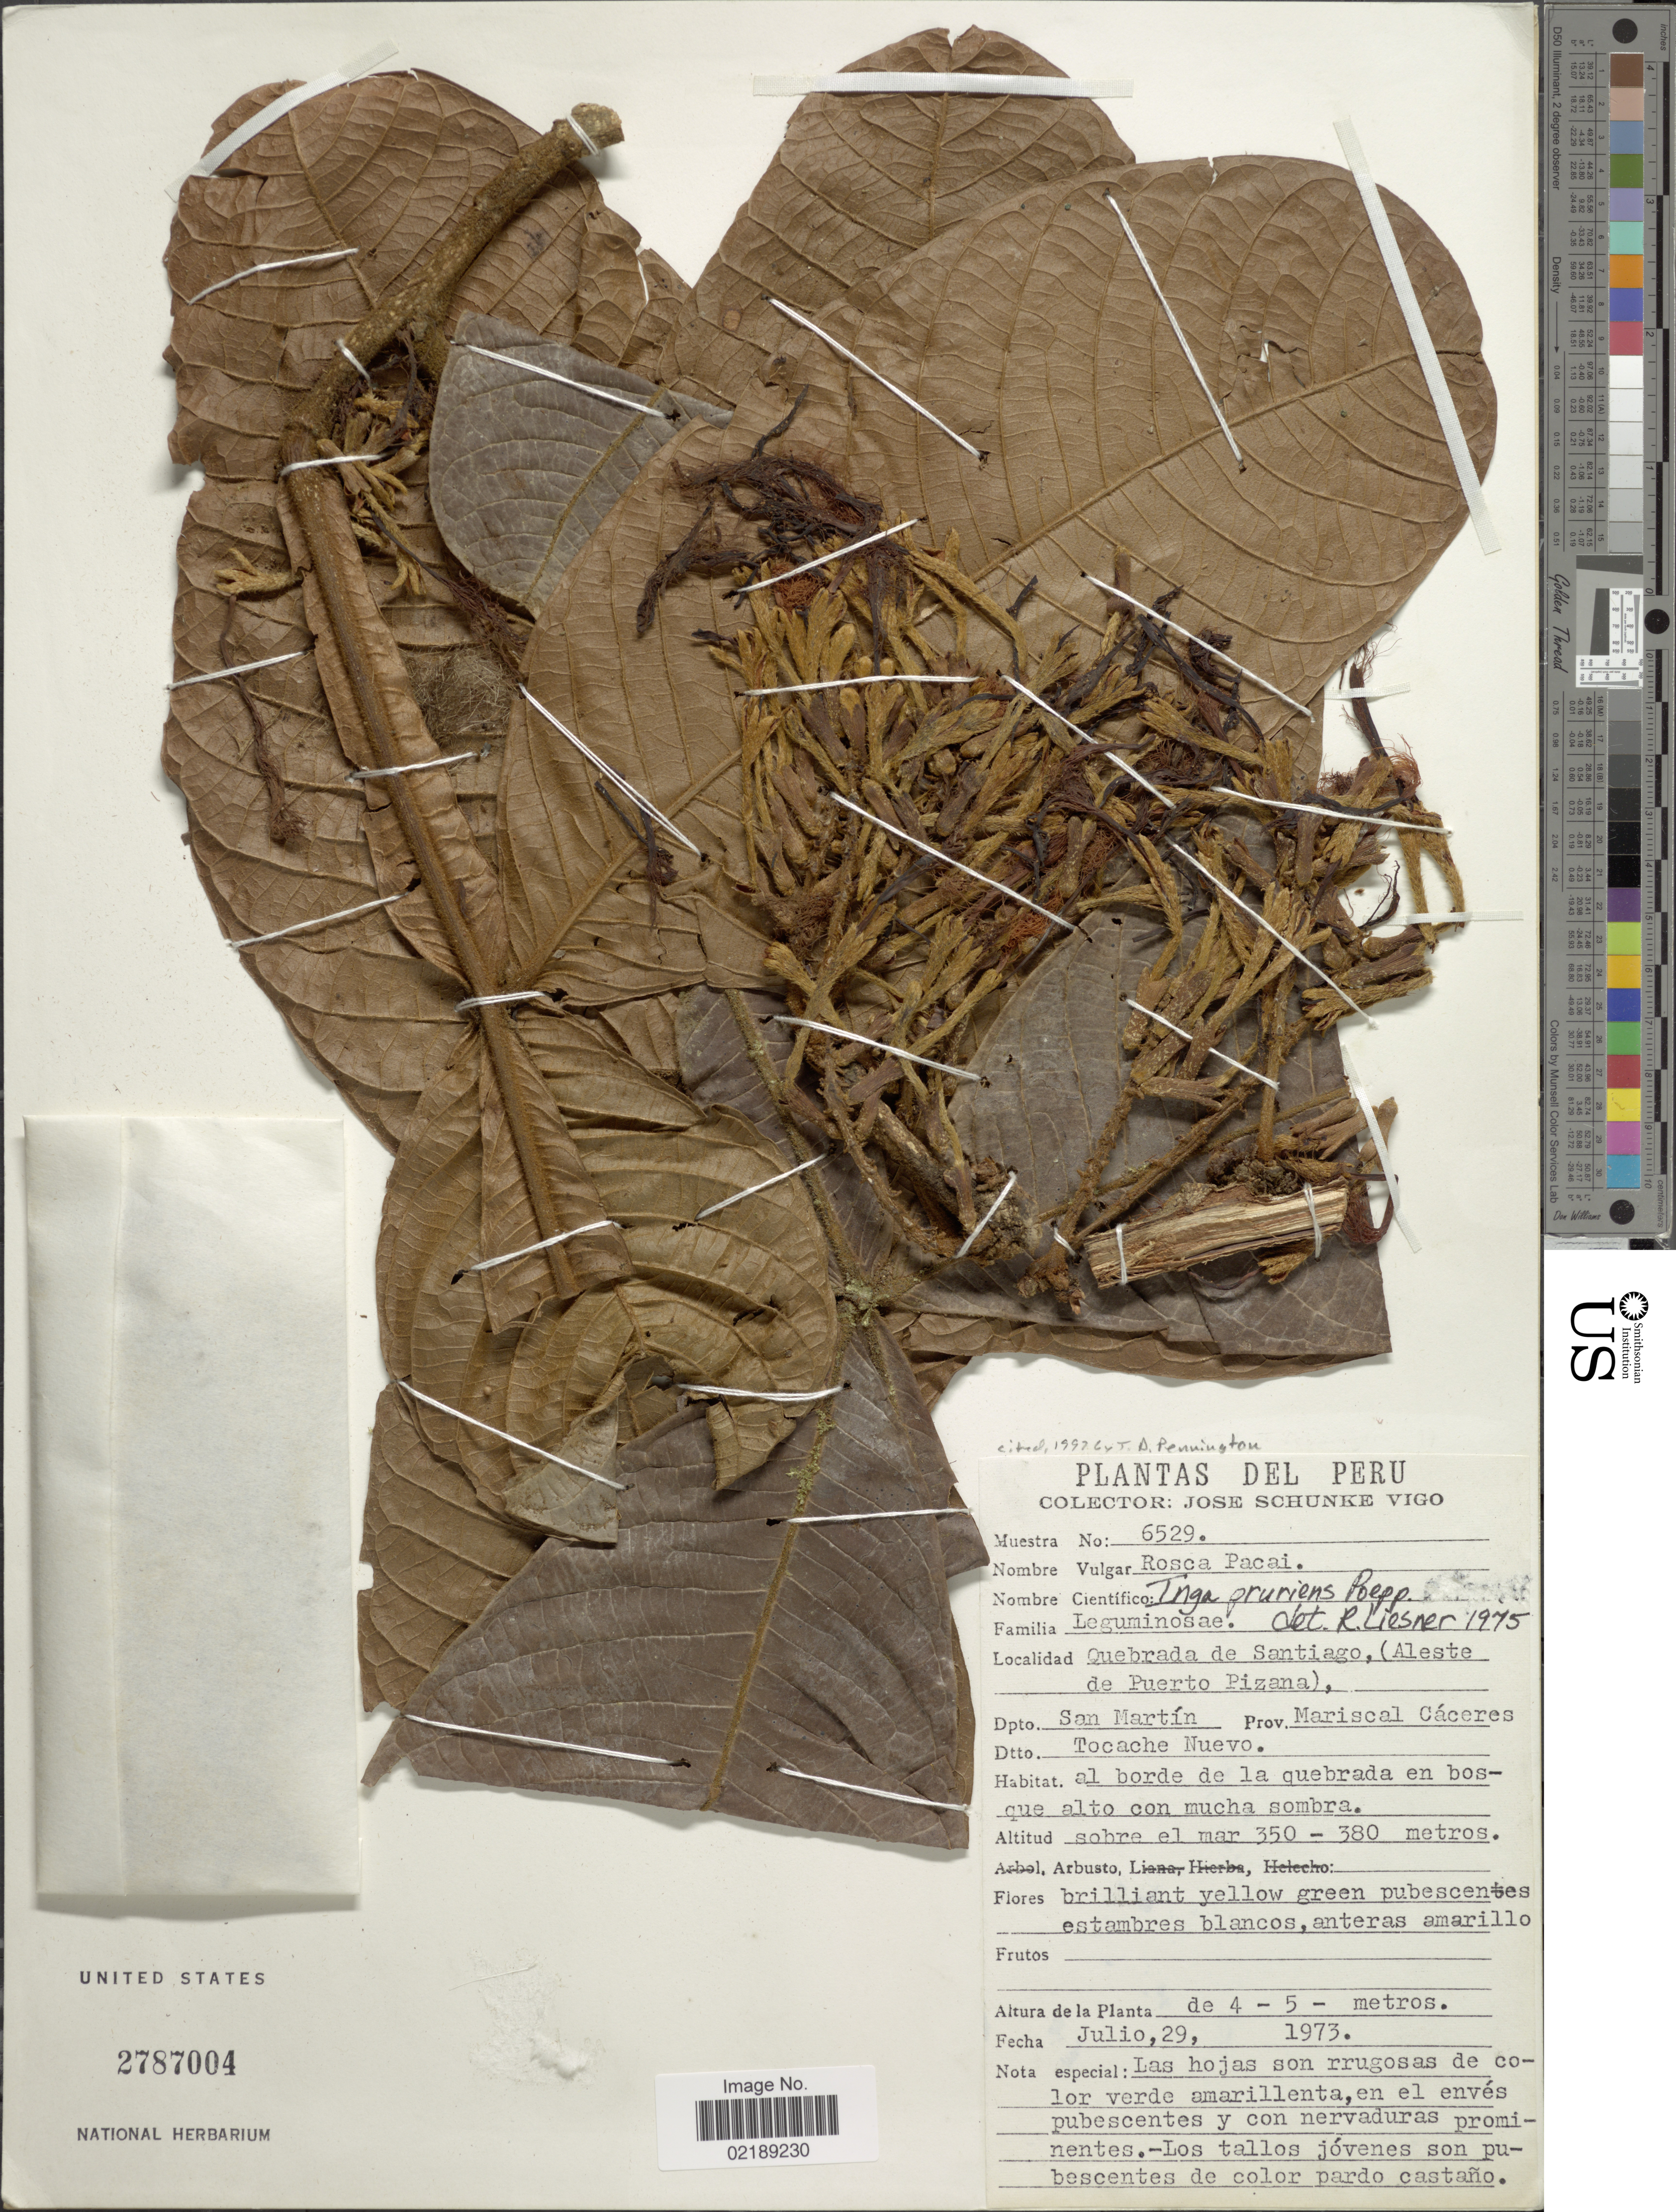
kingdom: Plantae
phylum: Tracheophyta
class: Magnoliopsida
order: Fabales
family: Fabaceae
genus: Inga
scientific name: Inga pruriens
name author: Poepp.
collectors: J. Schunke Vigo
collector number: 6529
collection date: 1973-07-29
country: Peru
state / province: San Martín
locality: Quebrada de Santiago , (Aleste de Puerto Pizana), Prov. Mariscal Caceres, Dtto. Tocache Nuevo, al borde de la quebrada en bosque alto con mucha sombra.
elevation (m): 350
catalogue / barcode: US 2787004